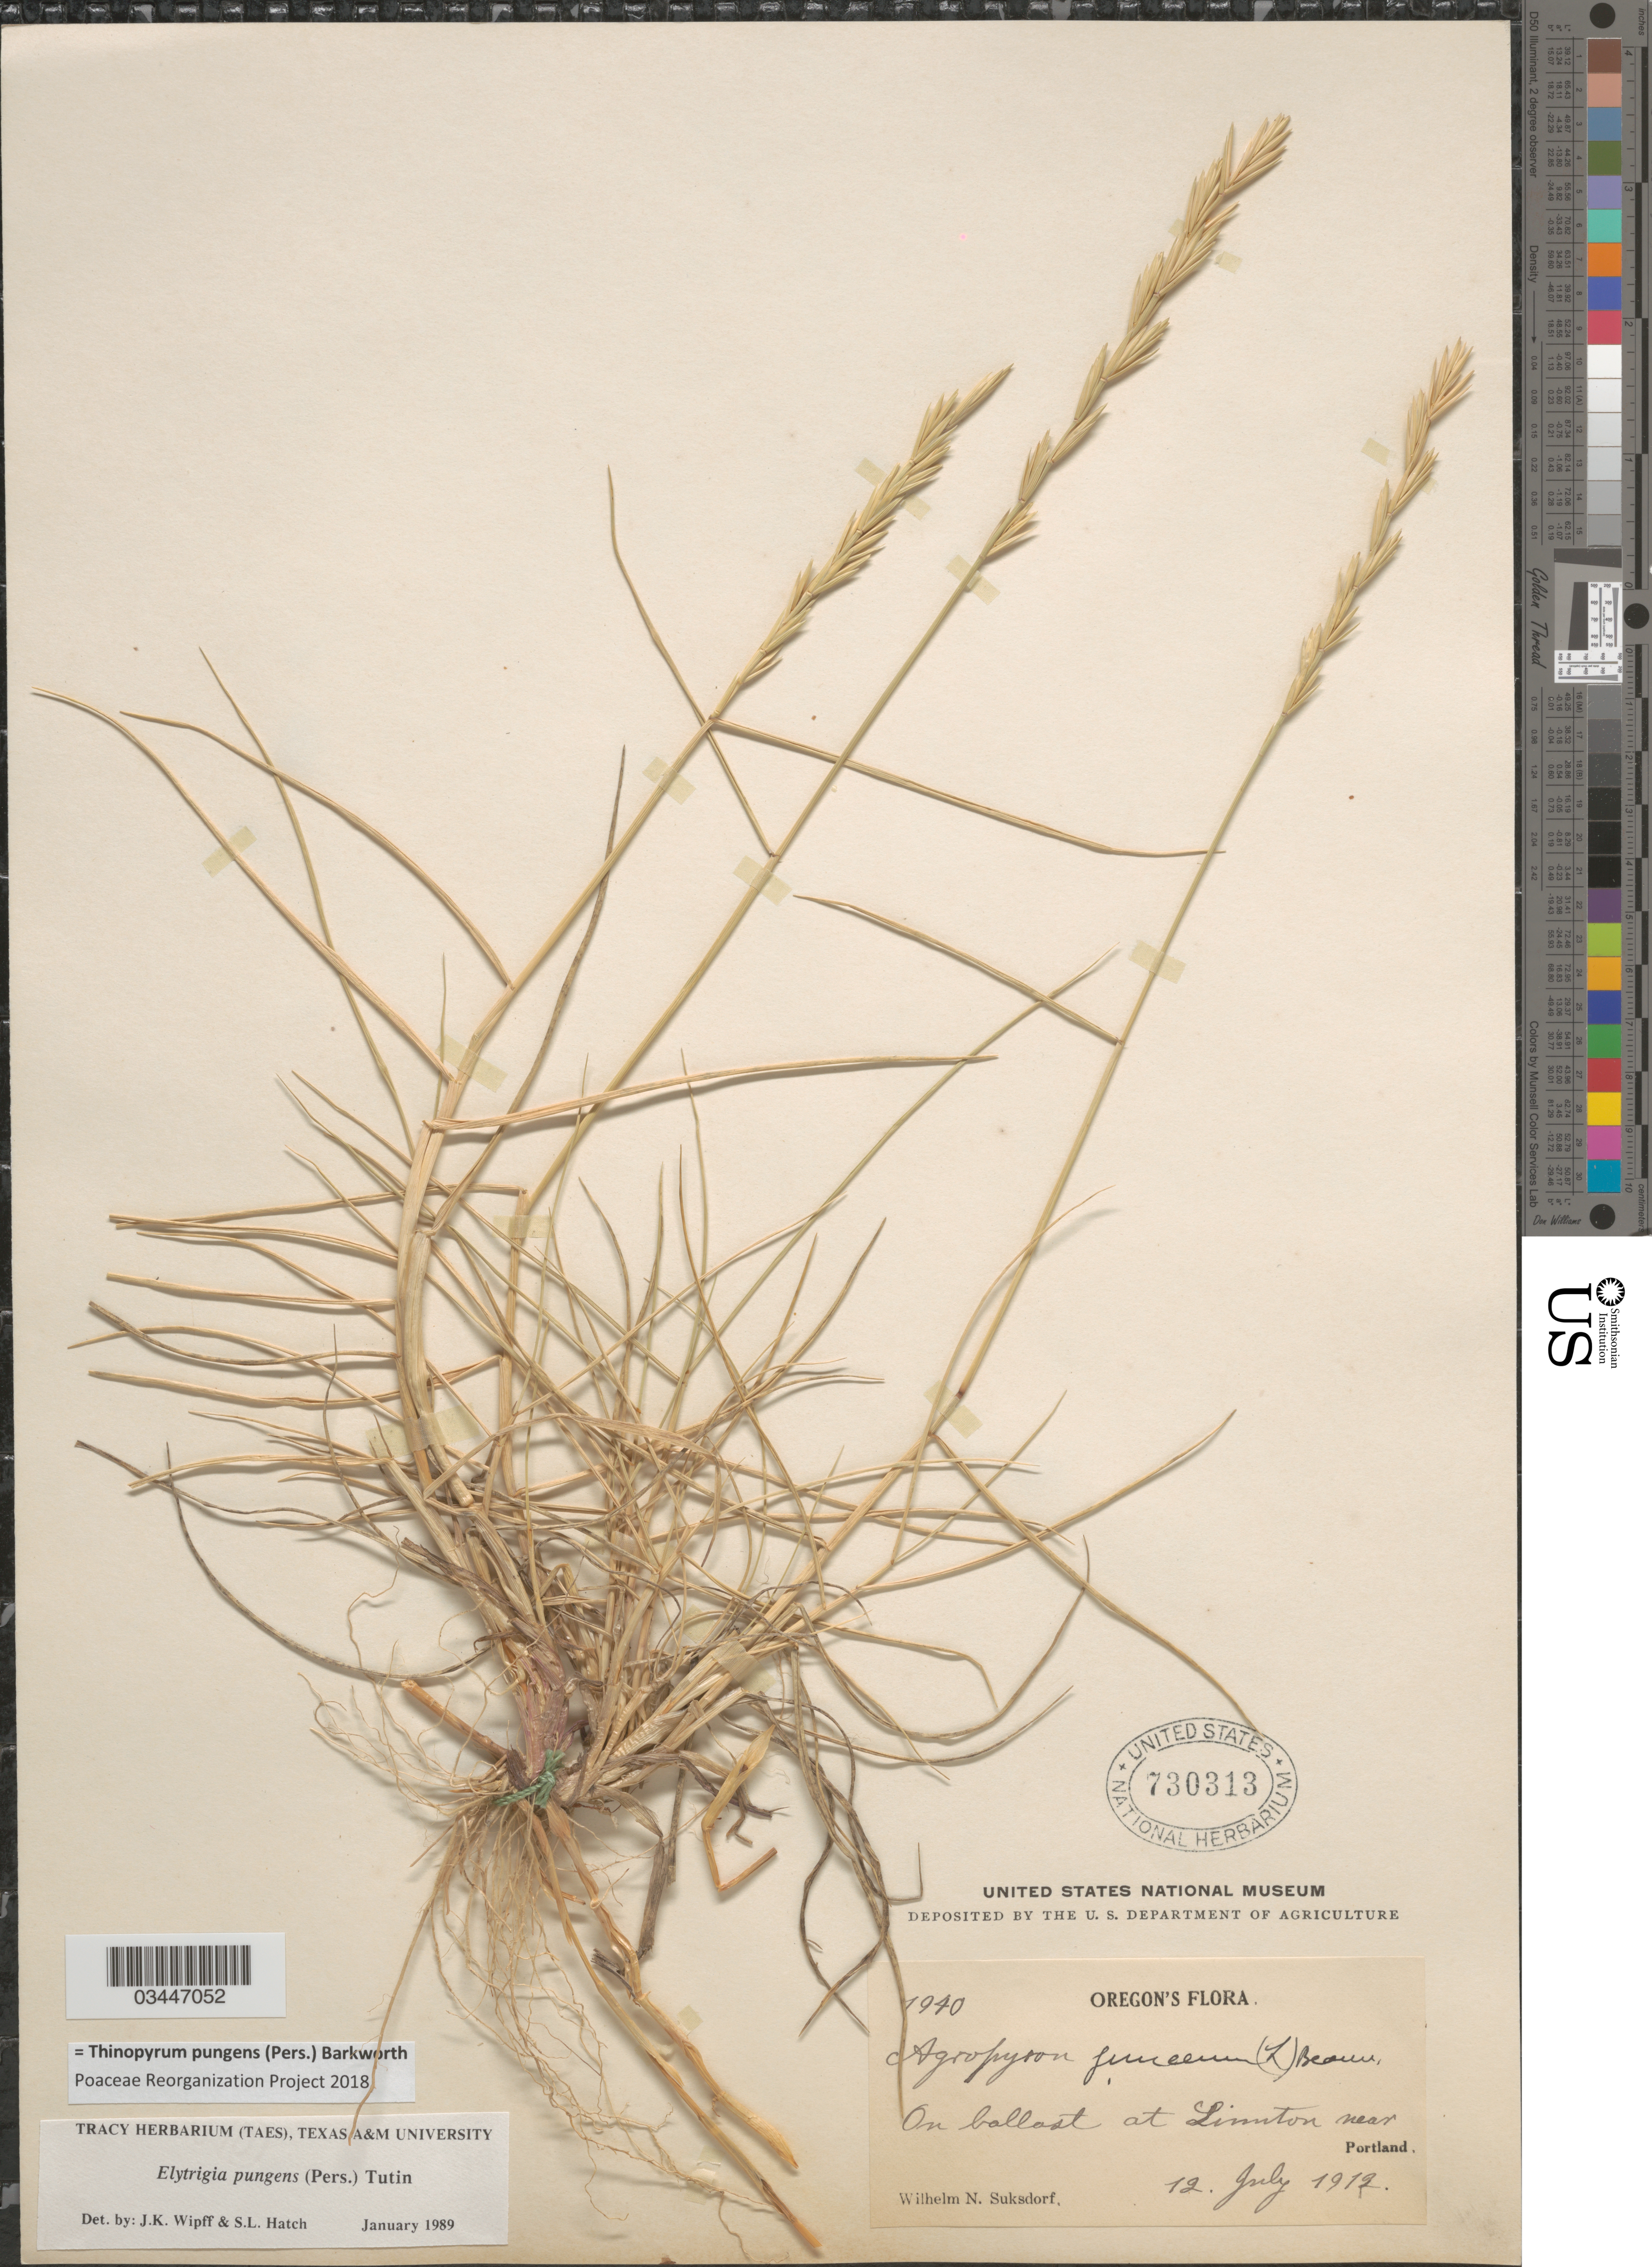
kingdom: Plantae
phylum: Tracheophyta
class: Liliopsida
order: Poales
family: Poaceae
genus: Thinopyrum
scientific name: Thinopyrum pungens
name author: (Pers.) Barkworth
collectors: W. N. Suksdorf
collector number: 1940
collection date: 1912-07-12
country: United States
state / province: Oregon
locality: On ballast at Linnton near Portland.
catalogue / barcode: US 730313